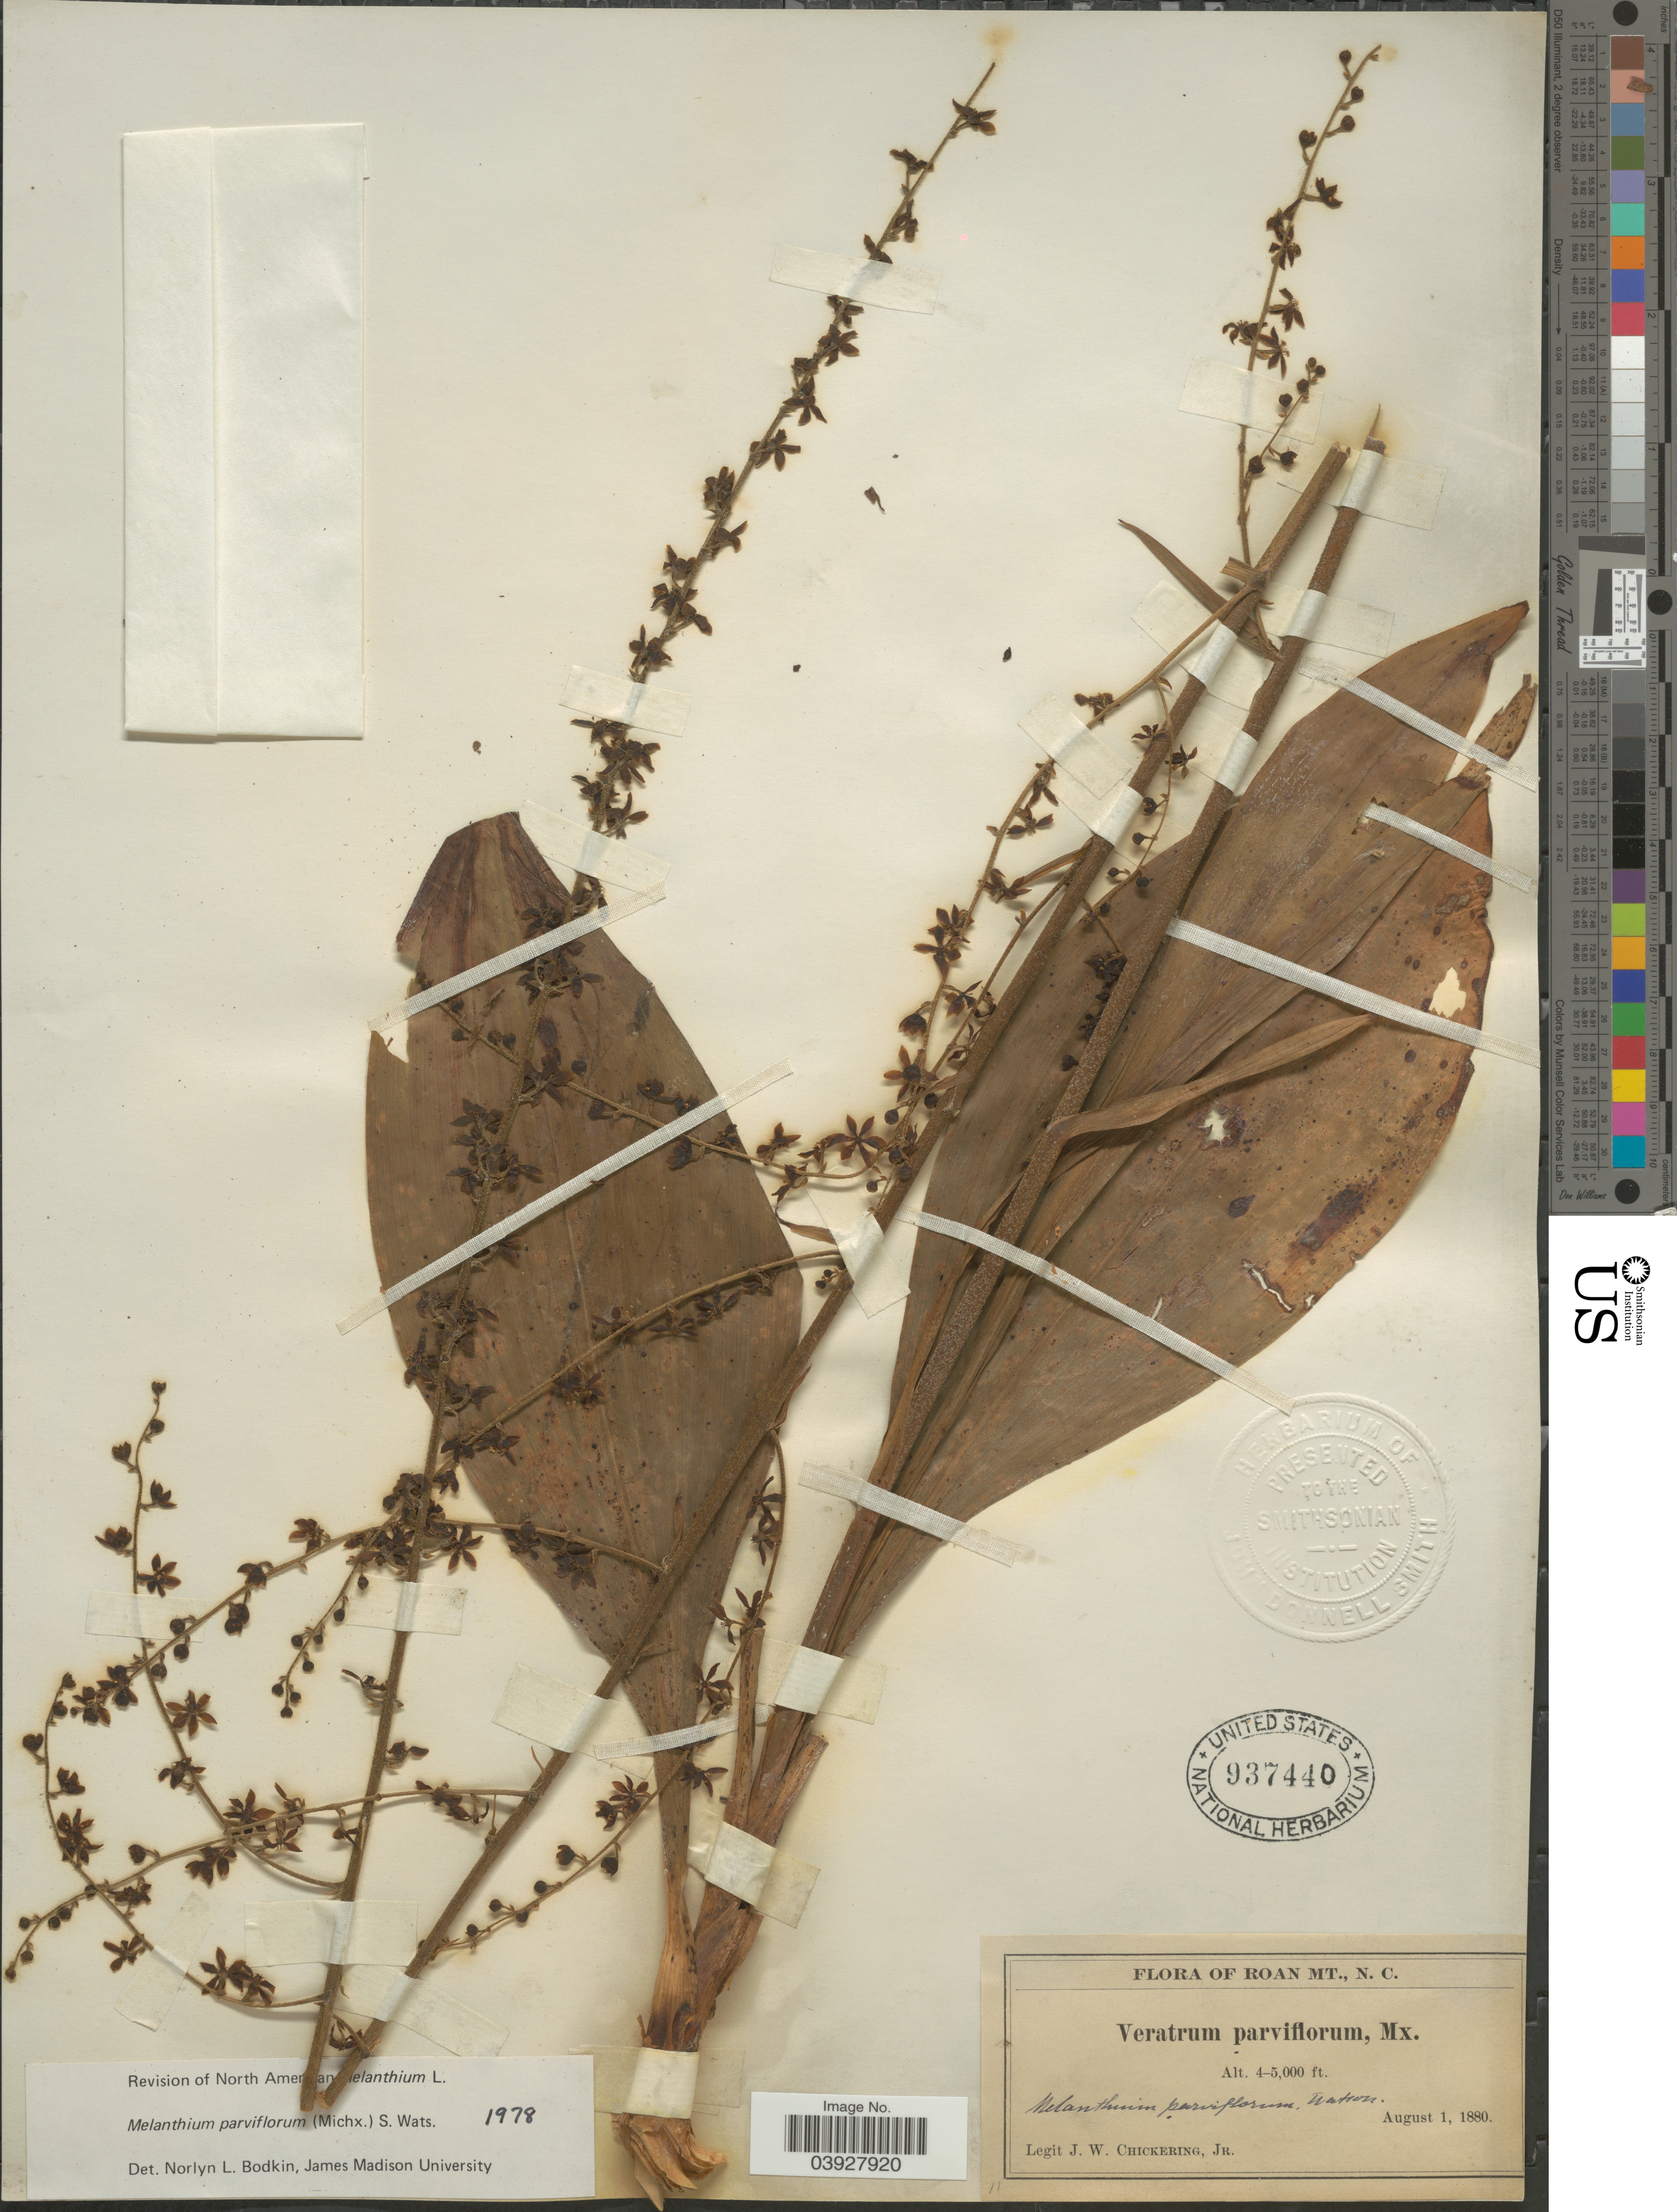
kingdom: Plantae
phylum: Tracheophyta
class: Liliopsida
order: Liliales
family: Melanthiaceae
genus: Melanthium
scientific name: Melanthium parviflorum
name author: (Michx.) S. Watson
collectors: J. W. Chickering Jr.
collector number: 11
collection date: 1880-08-01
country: United States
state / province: North Carolina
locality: Roan Mt.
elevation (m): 1219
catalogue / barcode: US 937440